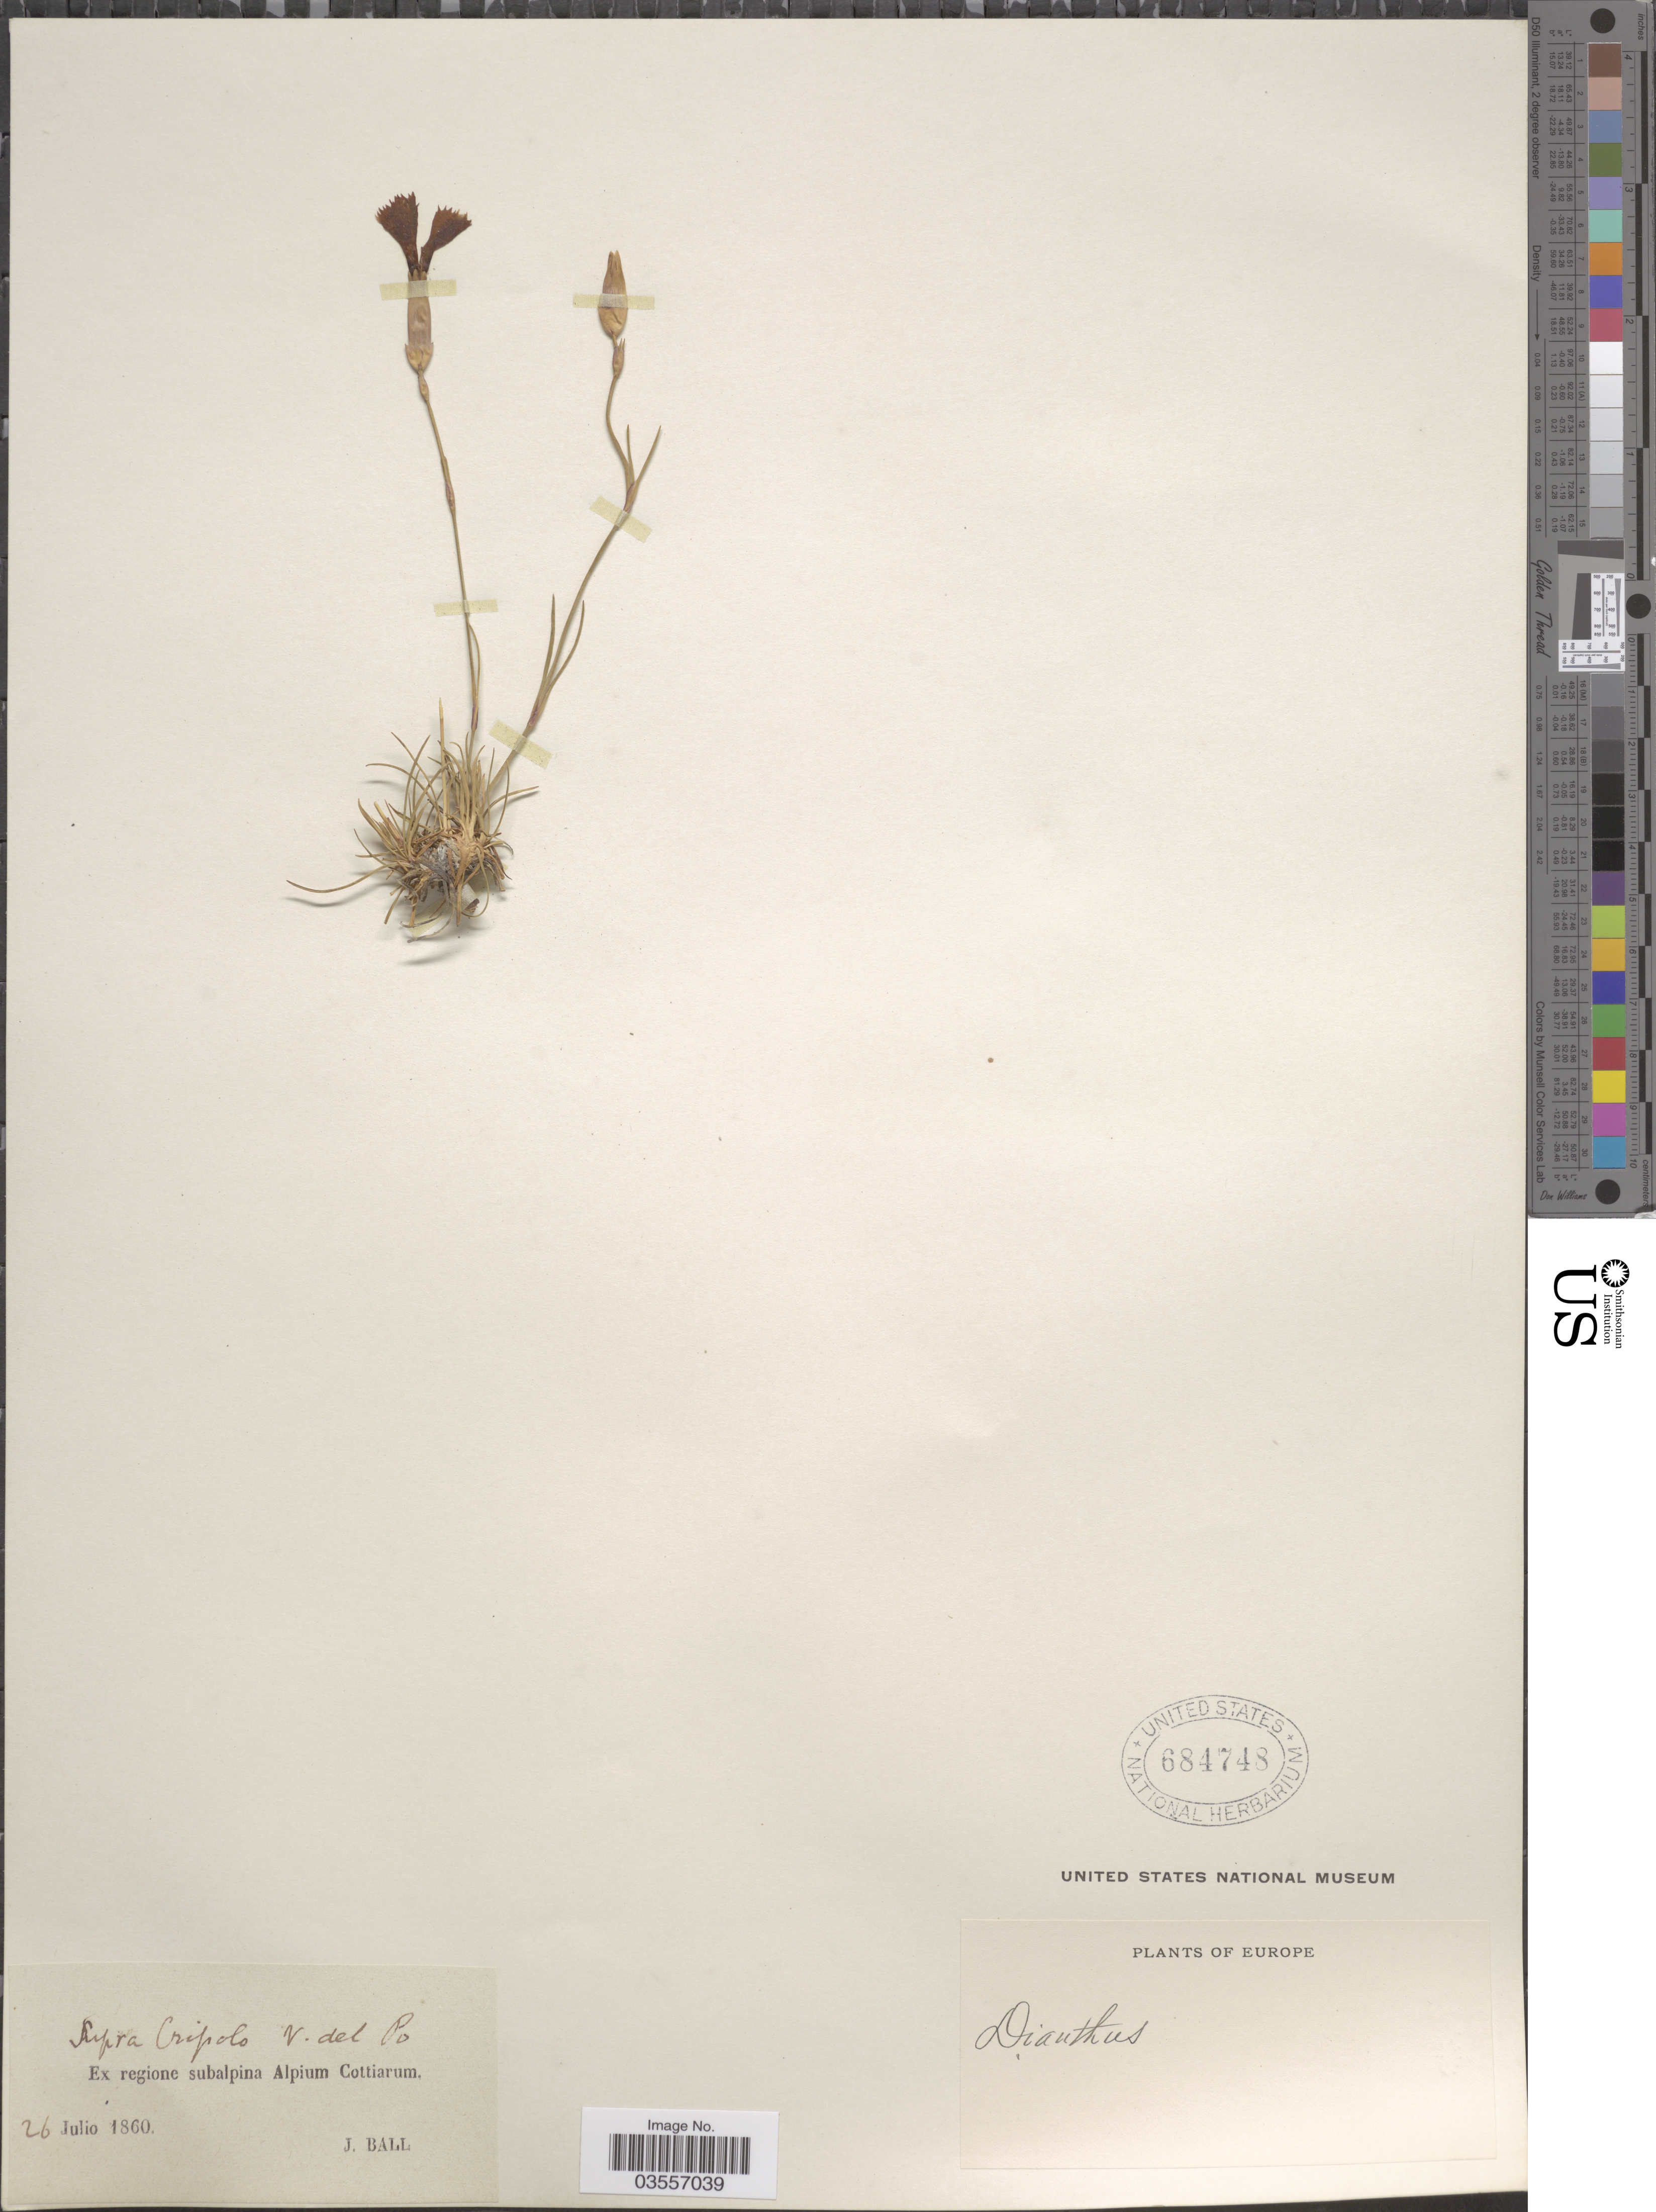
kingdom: Plantae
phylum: Tracheophyta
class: Magnoliopsida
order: Caryophyllales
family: Caryophyllaceae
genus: Dianthus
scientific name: Dianthus sp.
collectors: J. Ball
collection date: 1860-07-26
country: Italy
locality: Supra Cripolo V. del Po. Ex regione subalpina Alpium Cottiarum. Europe.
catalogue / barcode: US 684748